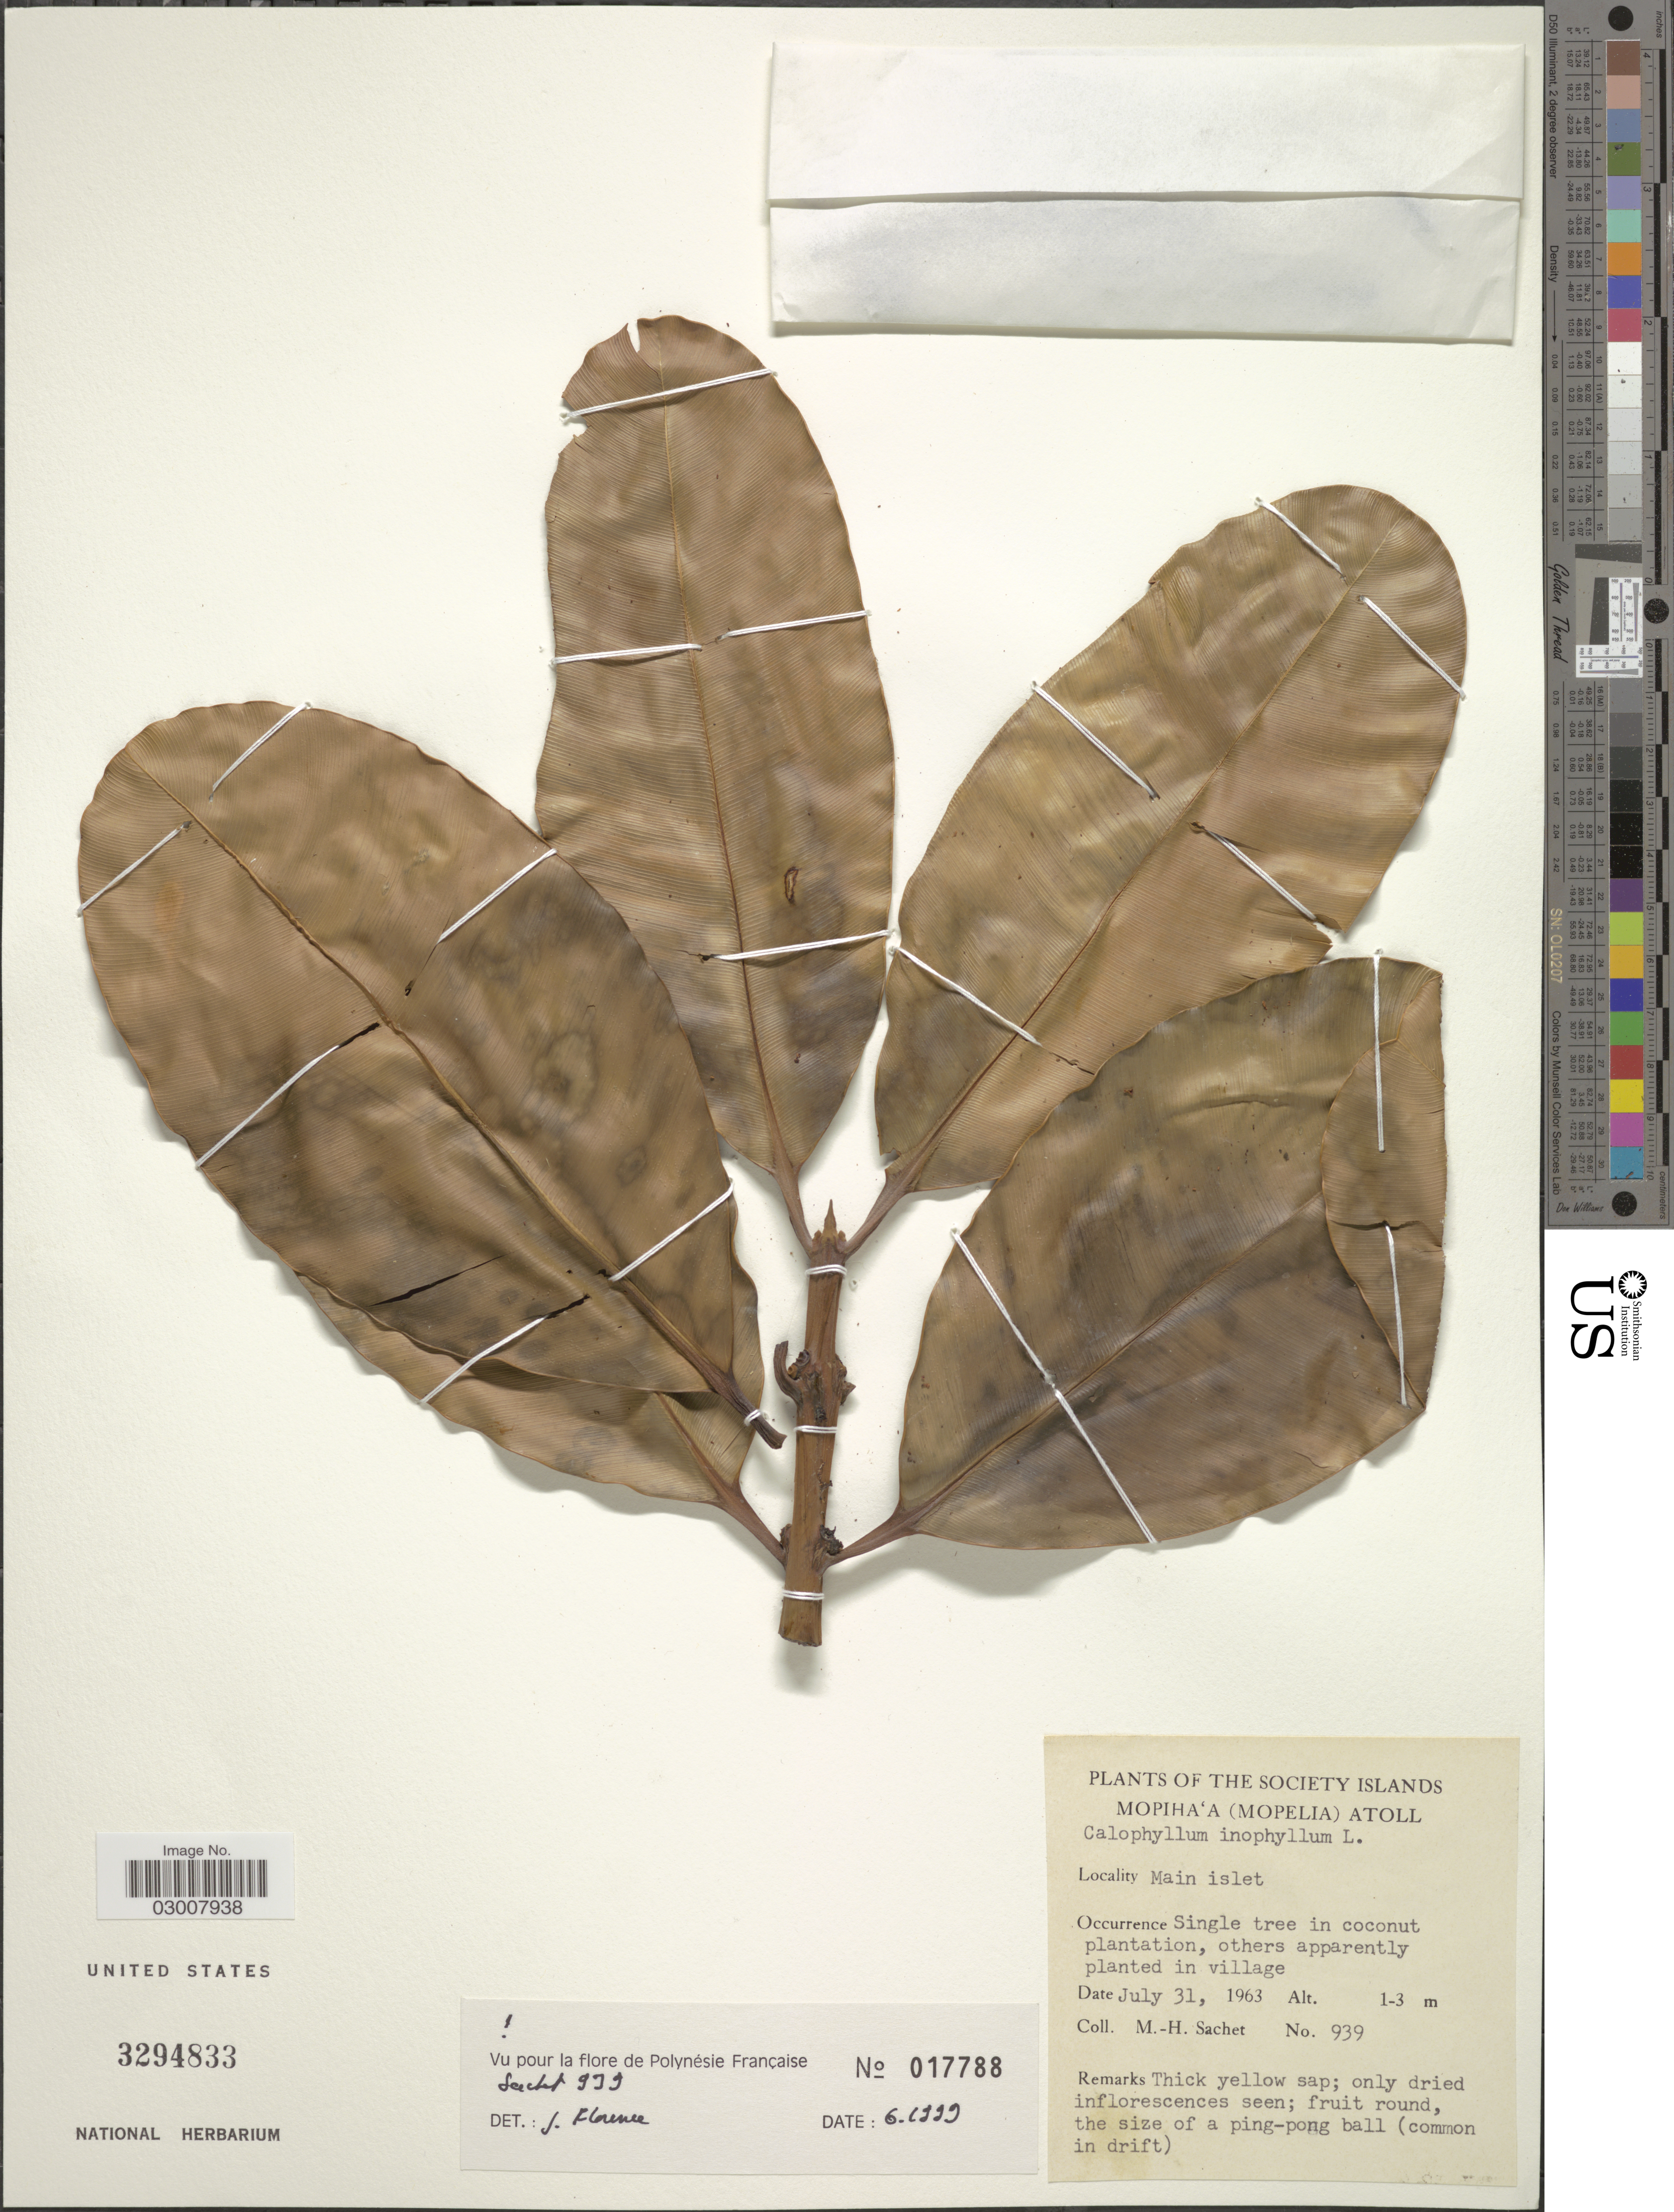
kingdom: Plantae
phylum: Tracheophyta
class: Magnoliopsida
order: Malpighiales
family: Calophyllaceae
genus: Calophyllum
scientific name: Calophyllum inophyllum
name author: L.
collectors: M.-H. Sachet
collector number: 939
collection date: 1963-07-31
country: French Polynesia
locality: Society Islands. Mopiha'a (Mopelia) Atoll. Main islet.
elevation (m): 1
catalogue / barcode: US 3294833